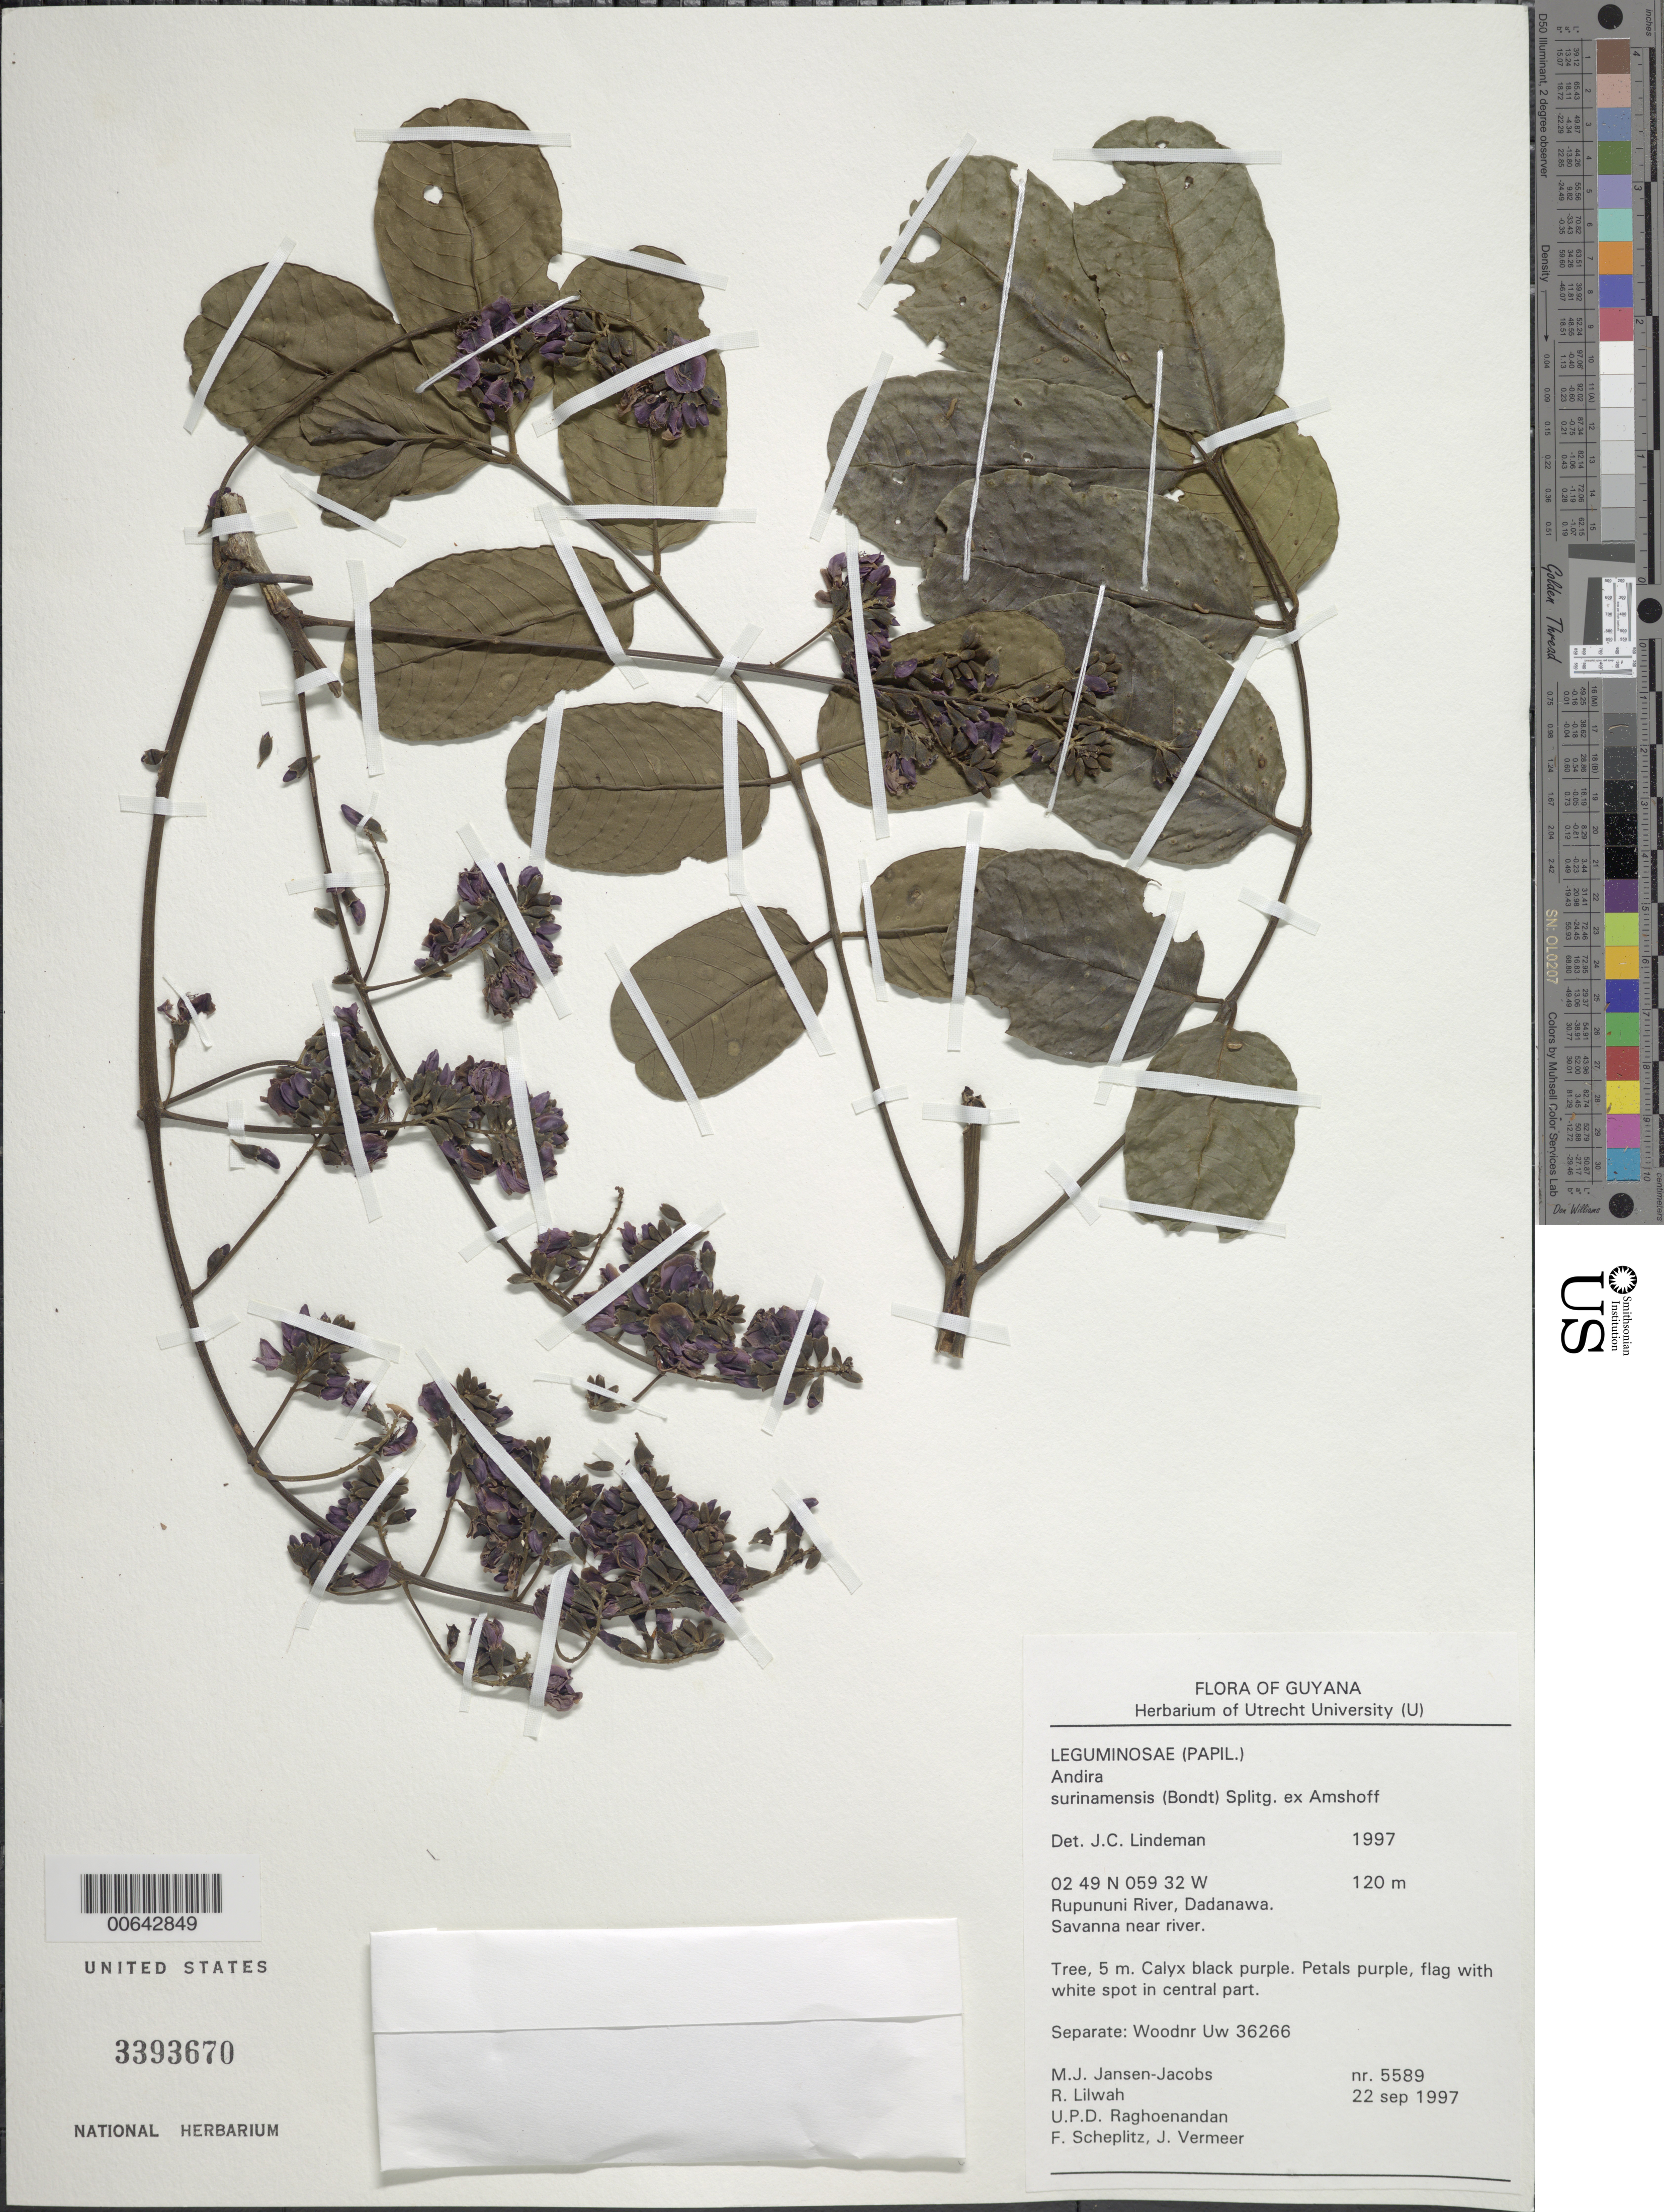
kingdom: Plantae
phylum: Tracheophyta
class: Magnoliopsida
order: Fabales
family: Fabaceae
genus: Andira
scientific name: Andira surinamensis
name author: (Bondt) Splitg. ex Amshoff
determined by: Lindeman, J. C.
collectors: M. J. Jansen-Jacobs, R. Lilwah, U. Raghoenandan, F. Scheplitz & J. Vermeer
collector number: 5589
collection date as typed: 22-Sep-97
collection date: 1997-09-22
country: Guyana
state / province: U. Takutu-U. Essequibo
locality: Dadanawa, Rupununi River, Rupununi District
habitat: Savanna near river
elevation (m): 120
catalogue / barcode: US 3393670